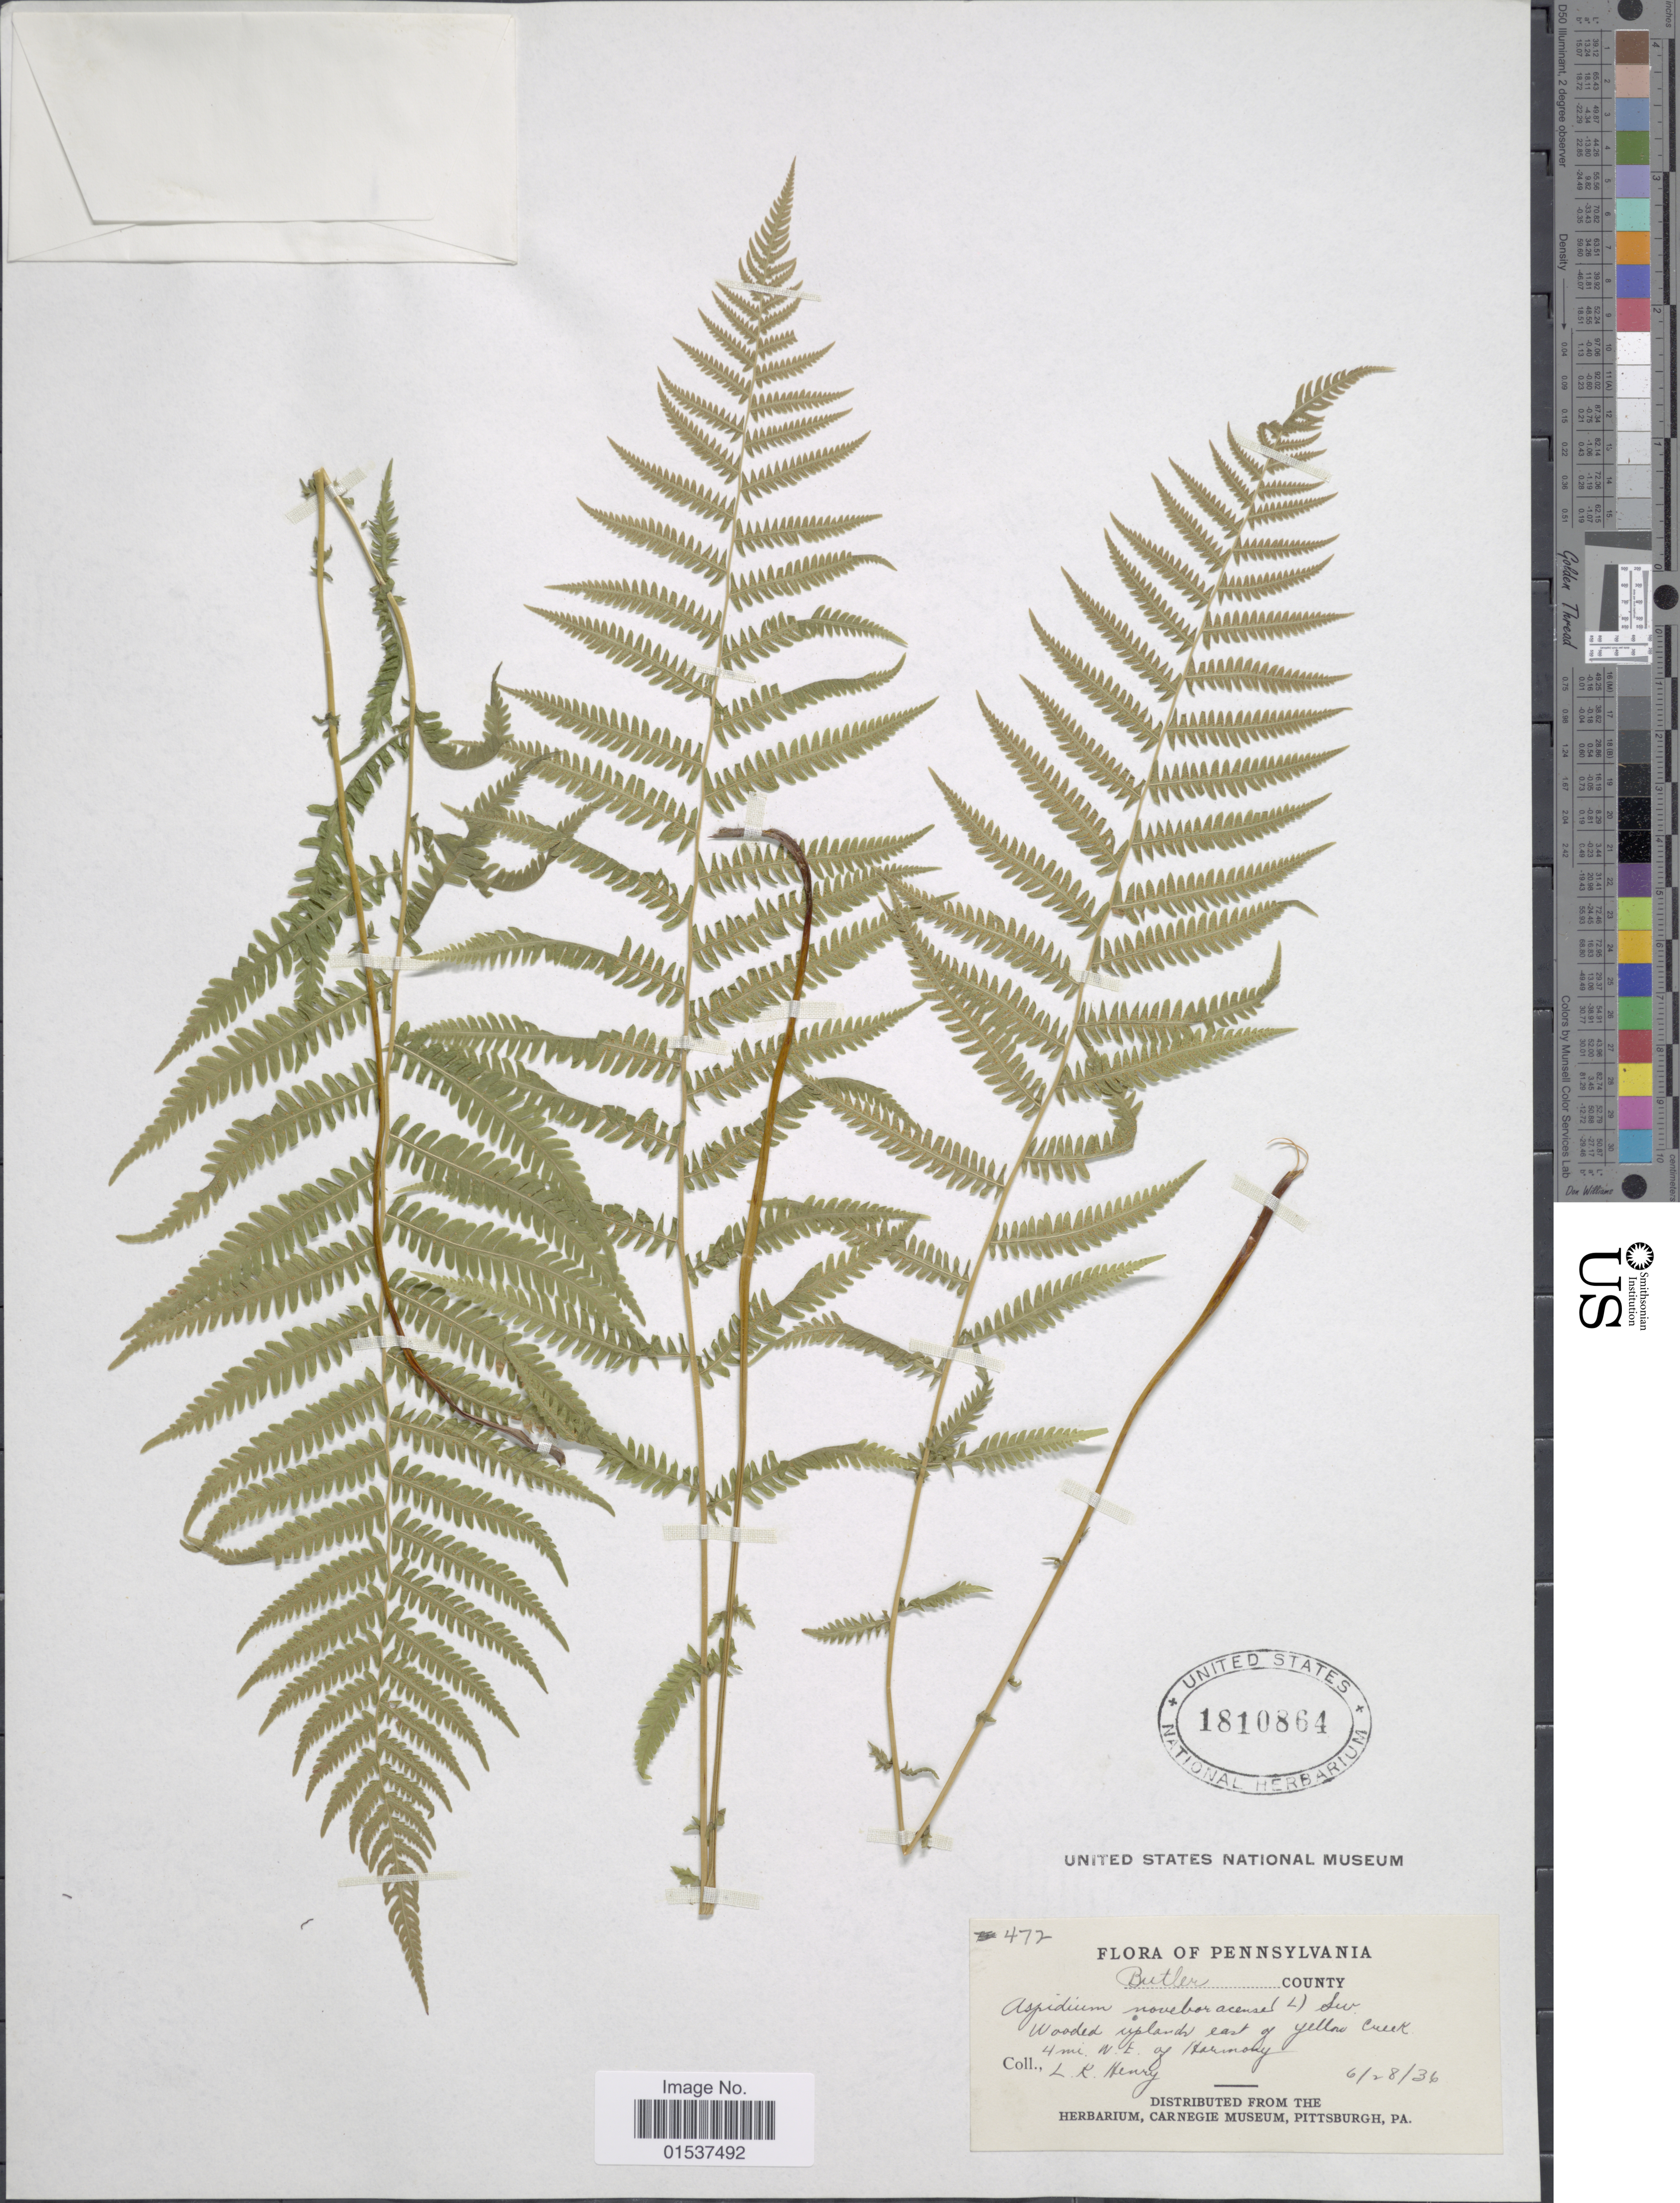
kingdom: Plantae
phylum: Tracheophyta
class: Polypodiopsida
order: Polypodiales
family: Thelypteridaceae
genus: Parathelypteris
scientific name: Parathelypteris noveboracensis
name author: (L.) Ching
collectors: L. K. Henry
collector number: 472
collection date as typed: Transcribed d/m/y: 28/6/36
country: United States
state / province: Pennsylvania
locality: Butler County. East of yellow Creek 4 mi. W. E. of Harrmony.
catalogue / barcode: US 1810864